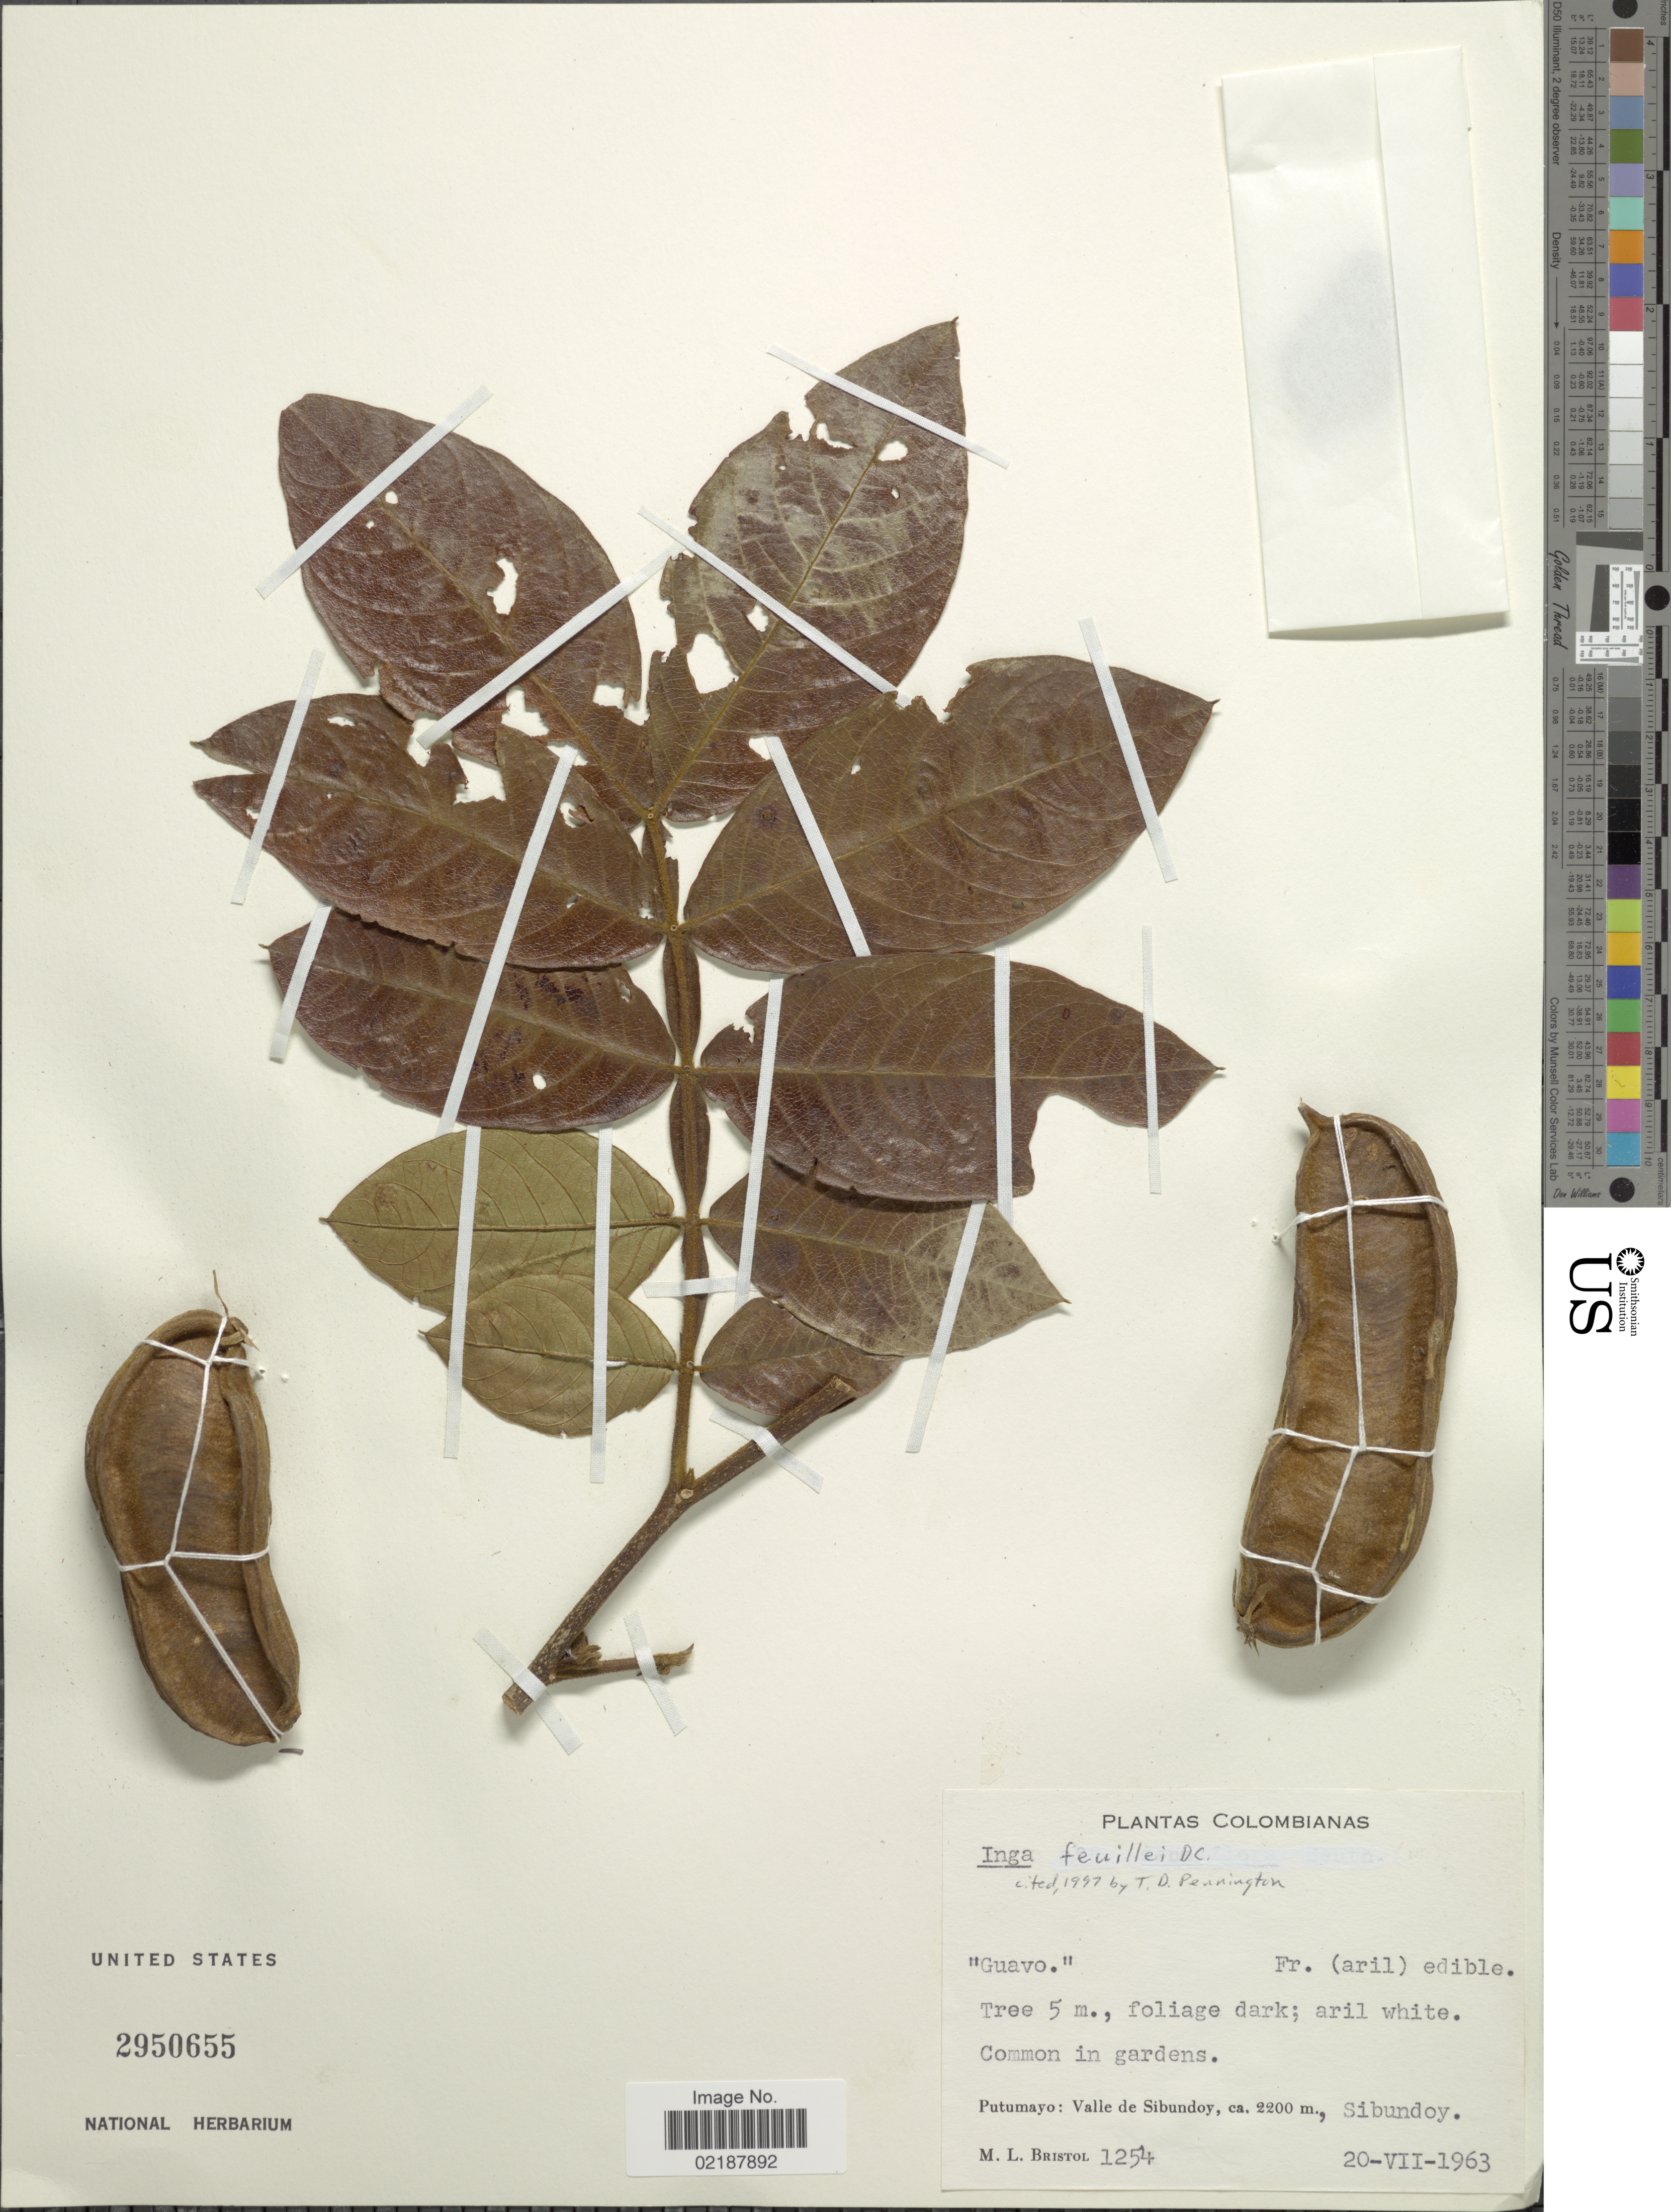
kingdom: Plantae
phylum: Tracheophyta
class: Magnoliopsida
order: Fabales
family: Fabaceae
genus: Inga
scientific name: Inga feuillei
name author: DC.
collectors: M. L. Bristol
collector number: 1254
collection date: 1963-07-20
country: Colombia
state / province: Putumayo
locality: Valle de Sibundoy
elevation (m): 2200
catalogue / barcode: US 2950655